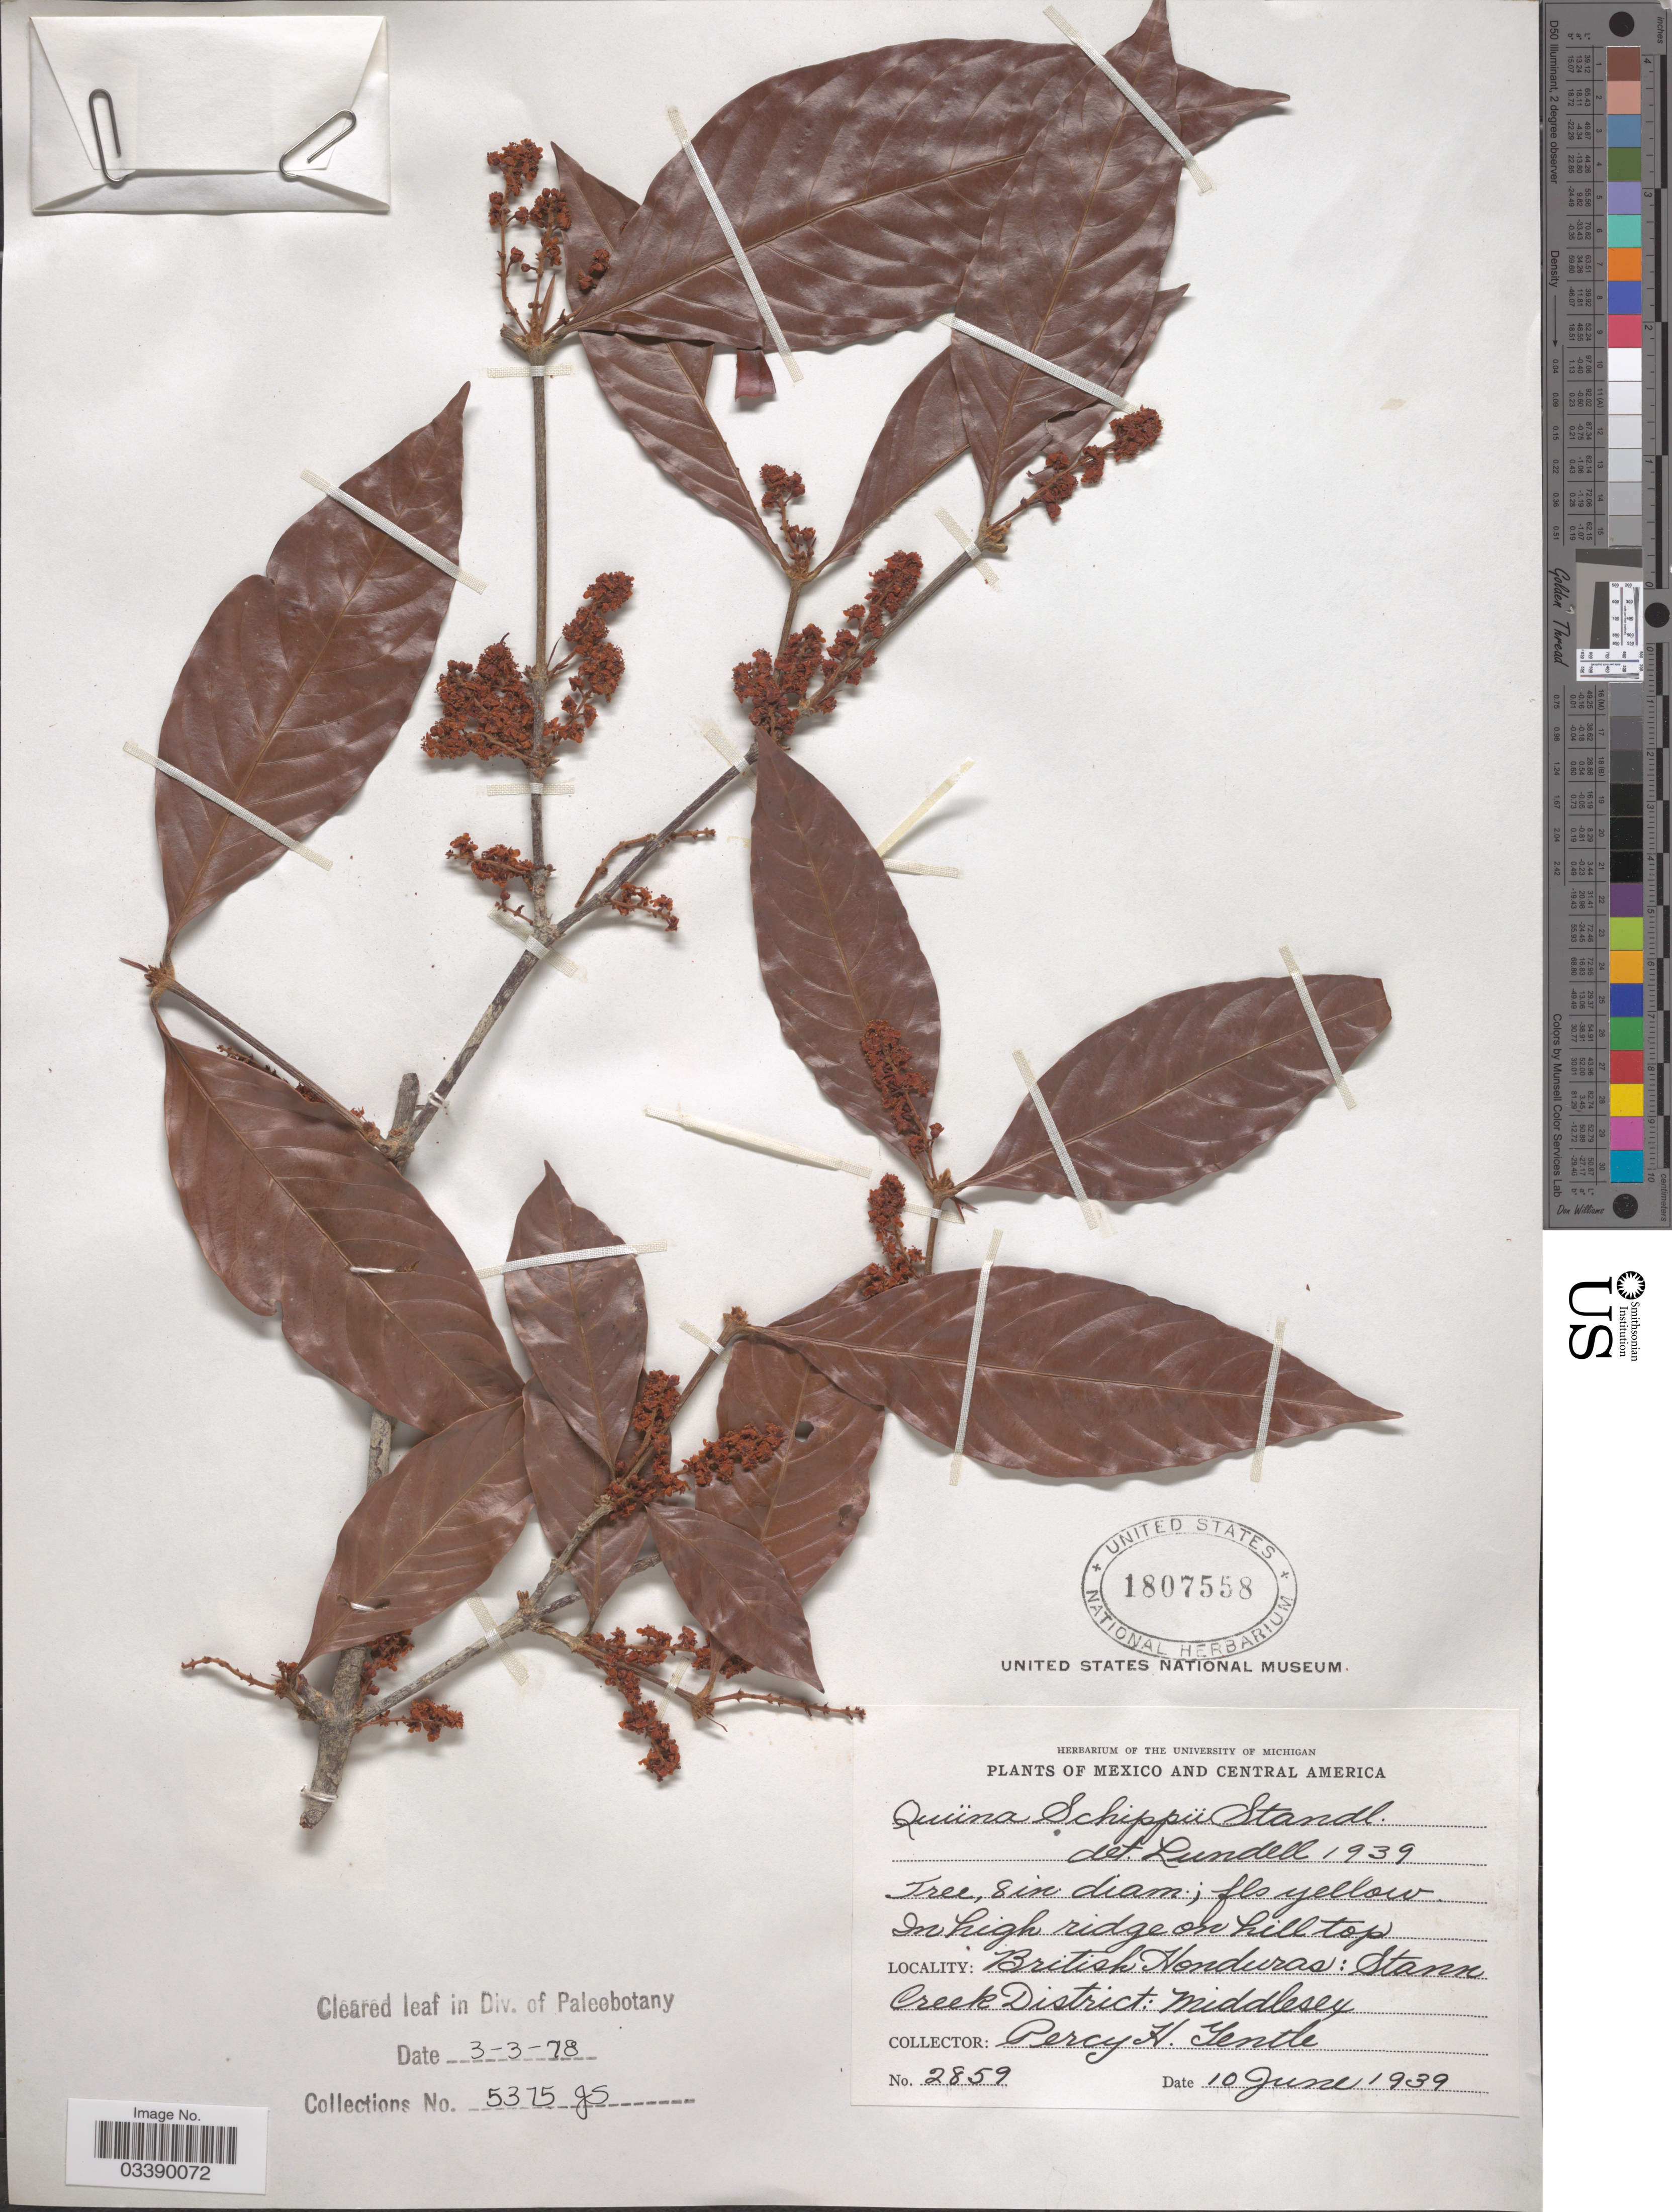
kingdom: Plantae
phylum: Tracheophyta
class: Magnoliopsida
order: Malpighiales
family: Quiinaceae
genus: Quiina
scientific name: Quiina schippii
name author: Standl.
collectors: P. H. Gentle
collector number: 2859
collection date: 1939-06-10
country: Belize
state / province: Stann Creek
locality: British Honduras: Stann Creek District: Middlesex.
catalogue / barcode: US 1807558